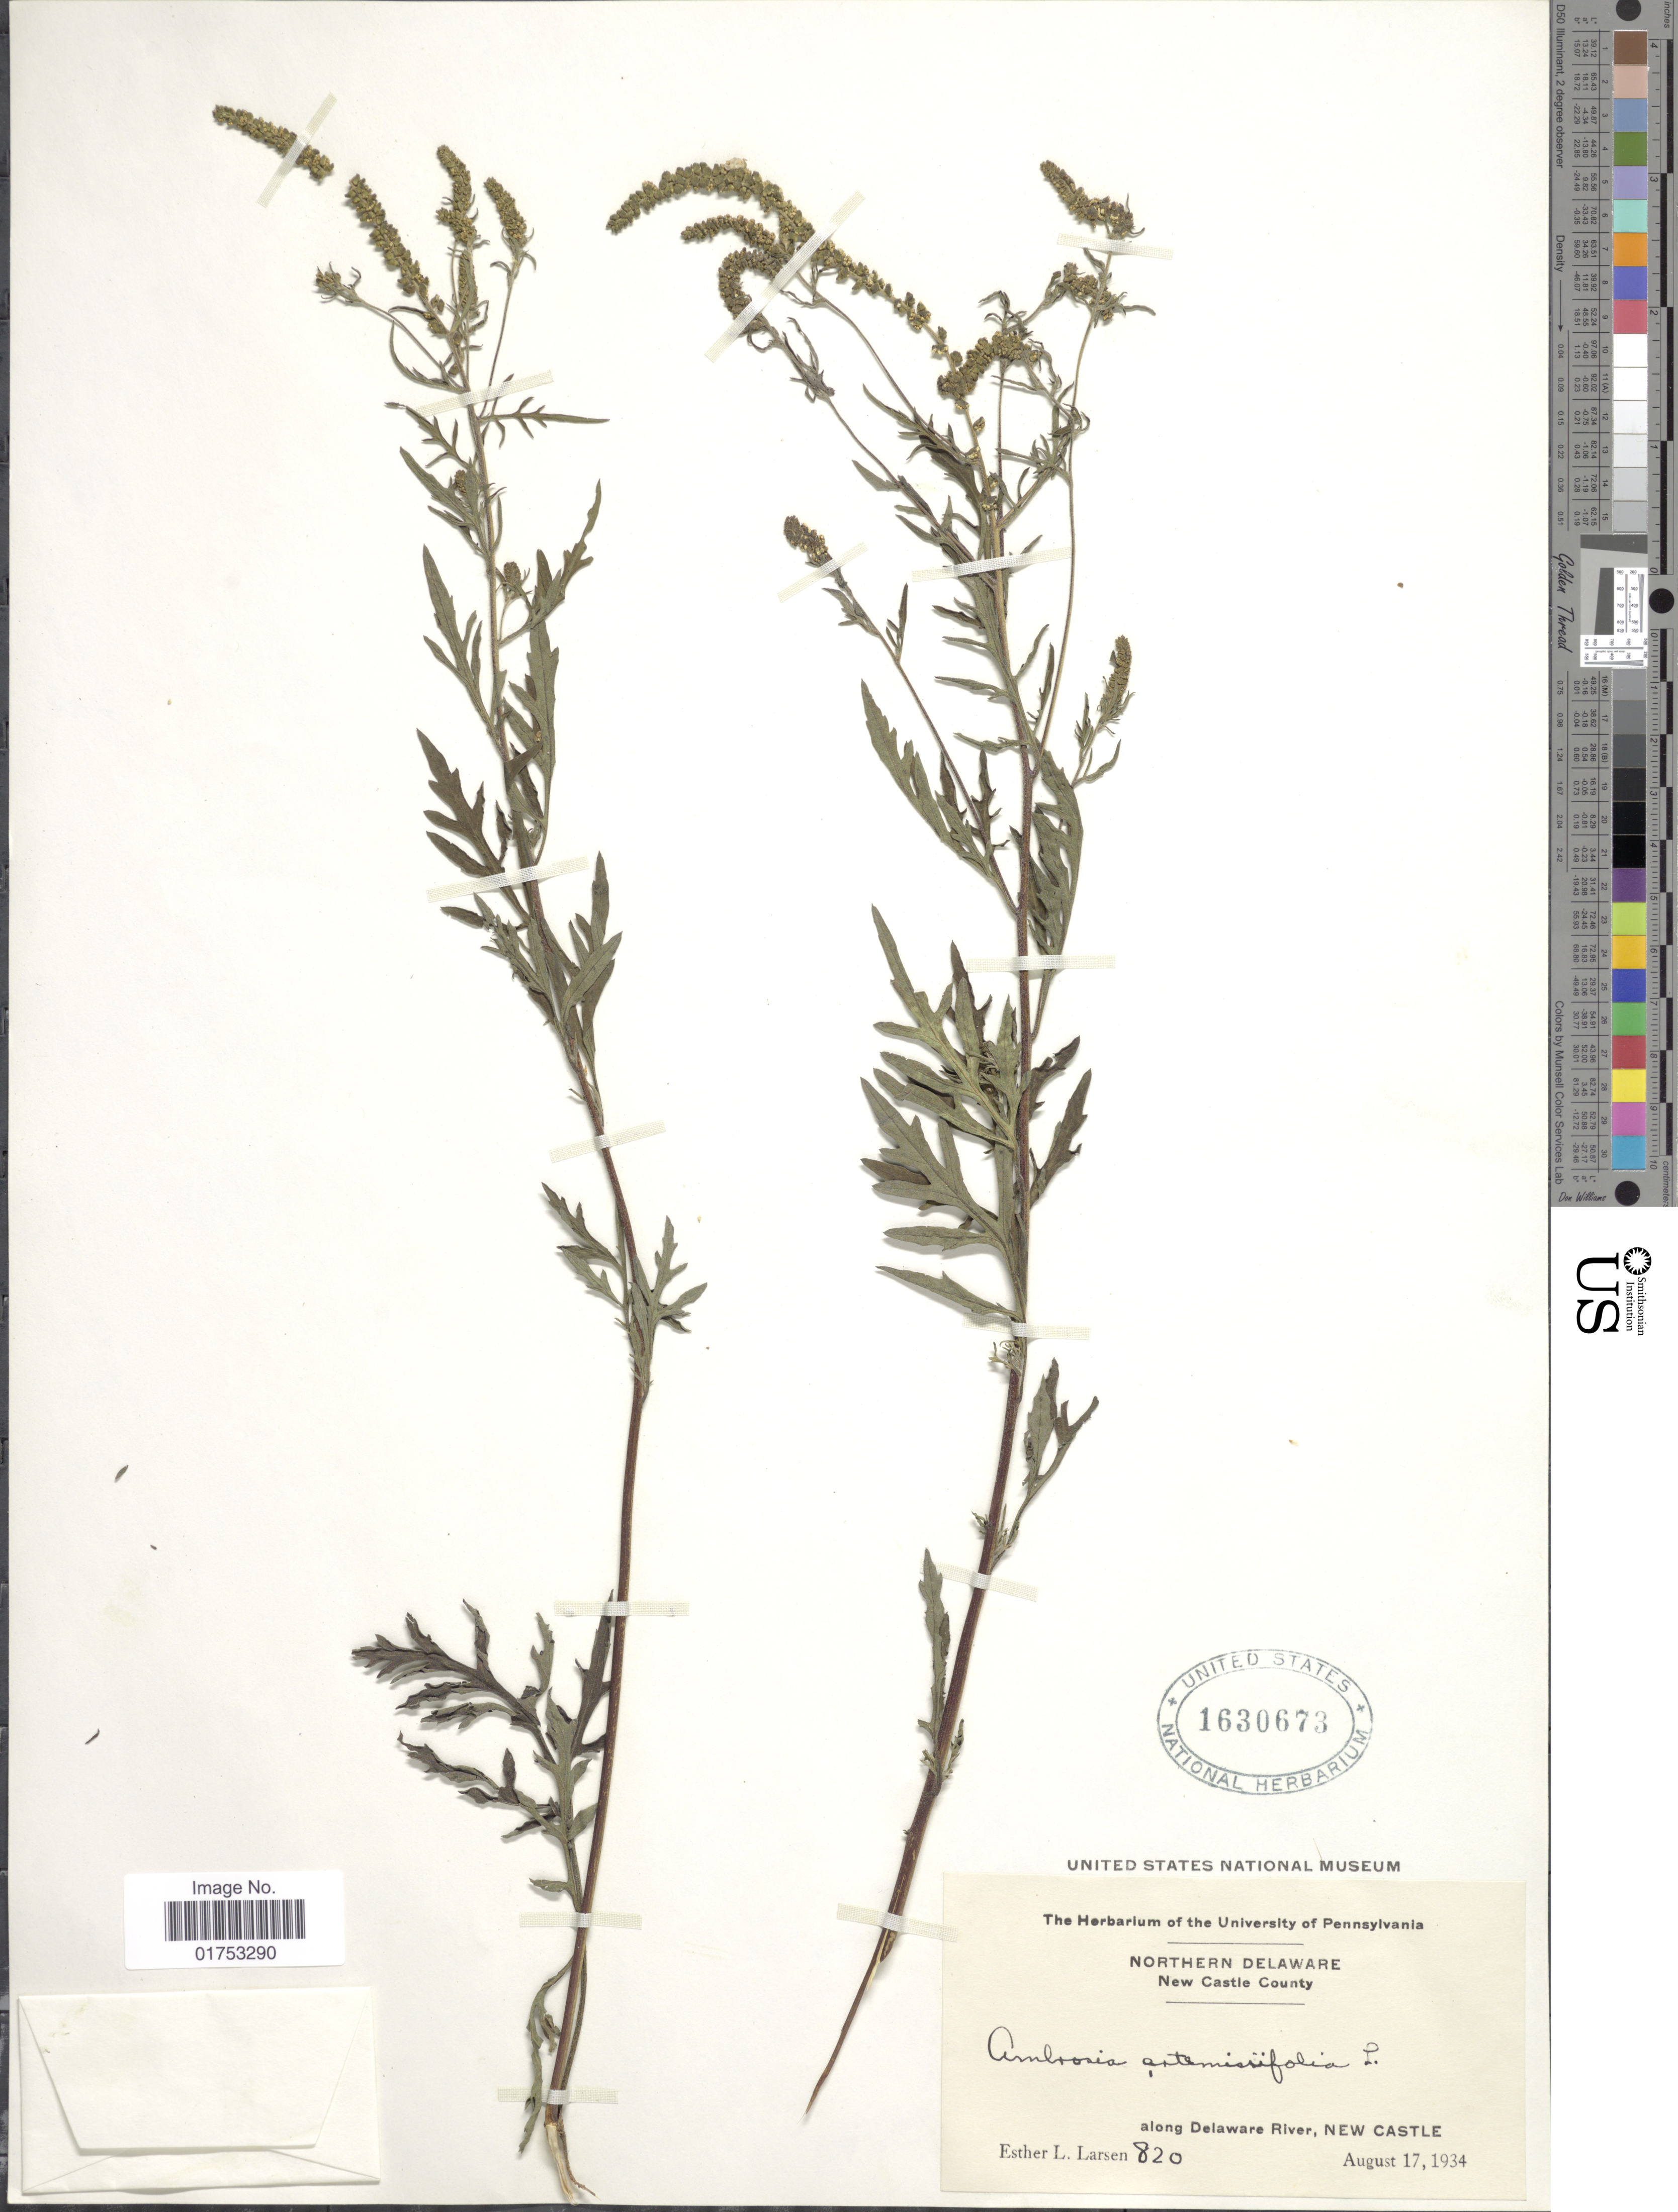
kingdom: Plantae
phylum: Tracheophyta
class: Magnoliopsida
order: Asterales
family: Asteraceae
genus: Ambrosia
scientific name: Ambrosia artemisiifolia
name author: L.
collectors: E. Larsen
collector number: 820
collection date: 1934-08-17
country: United States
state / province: Delaware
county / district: New Castle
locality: Northern Delaware, New Castle County, along Delaware River, New Castle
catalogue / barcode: US 1630673